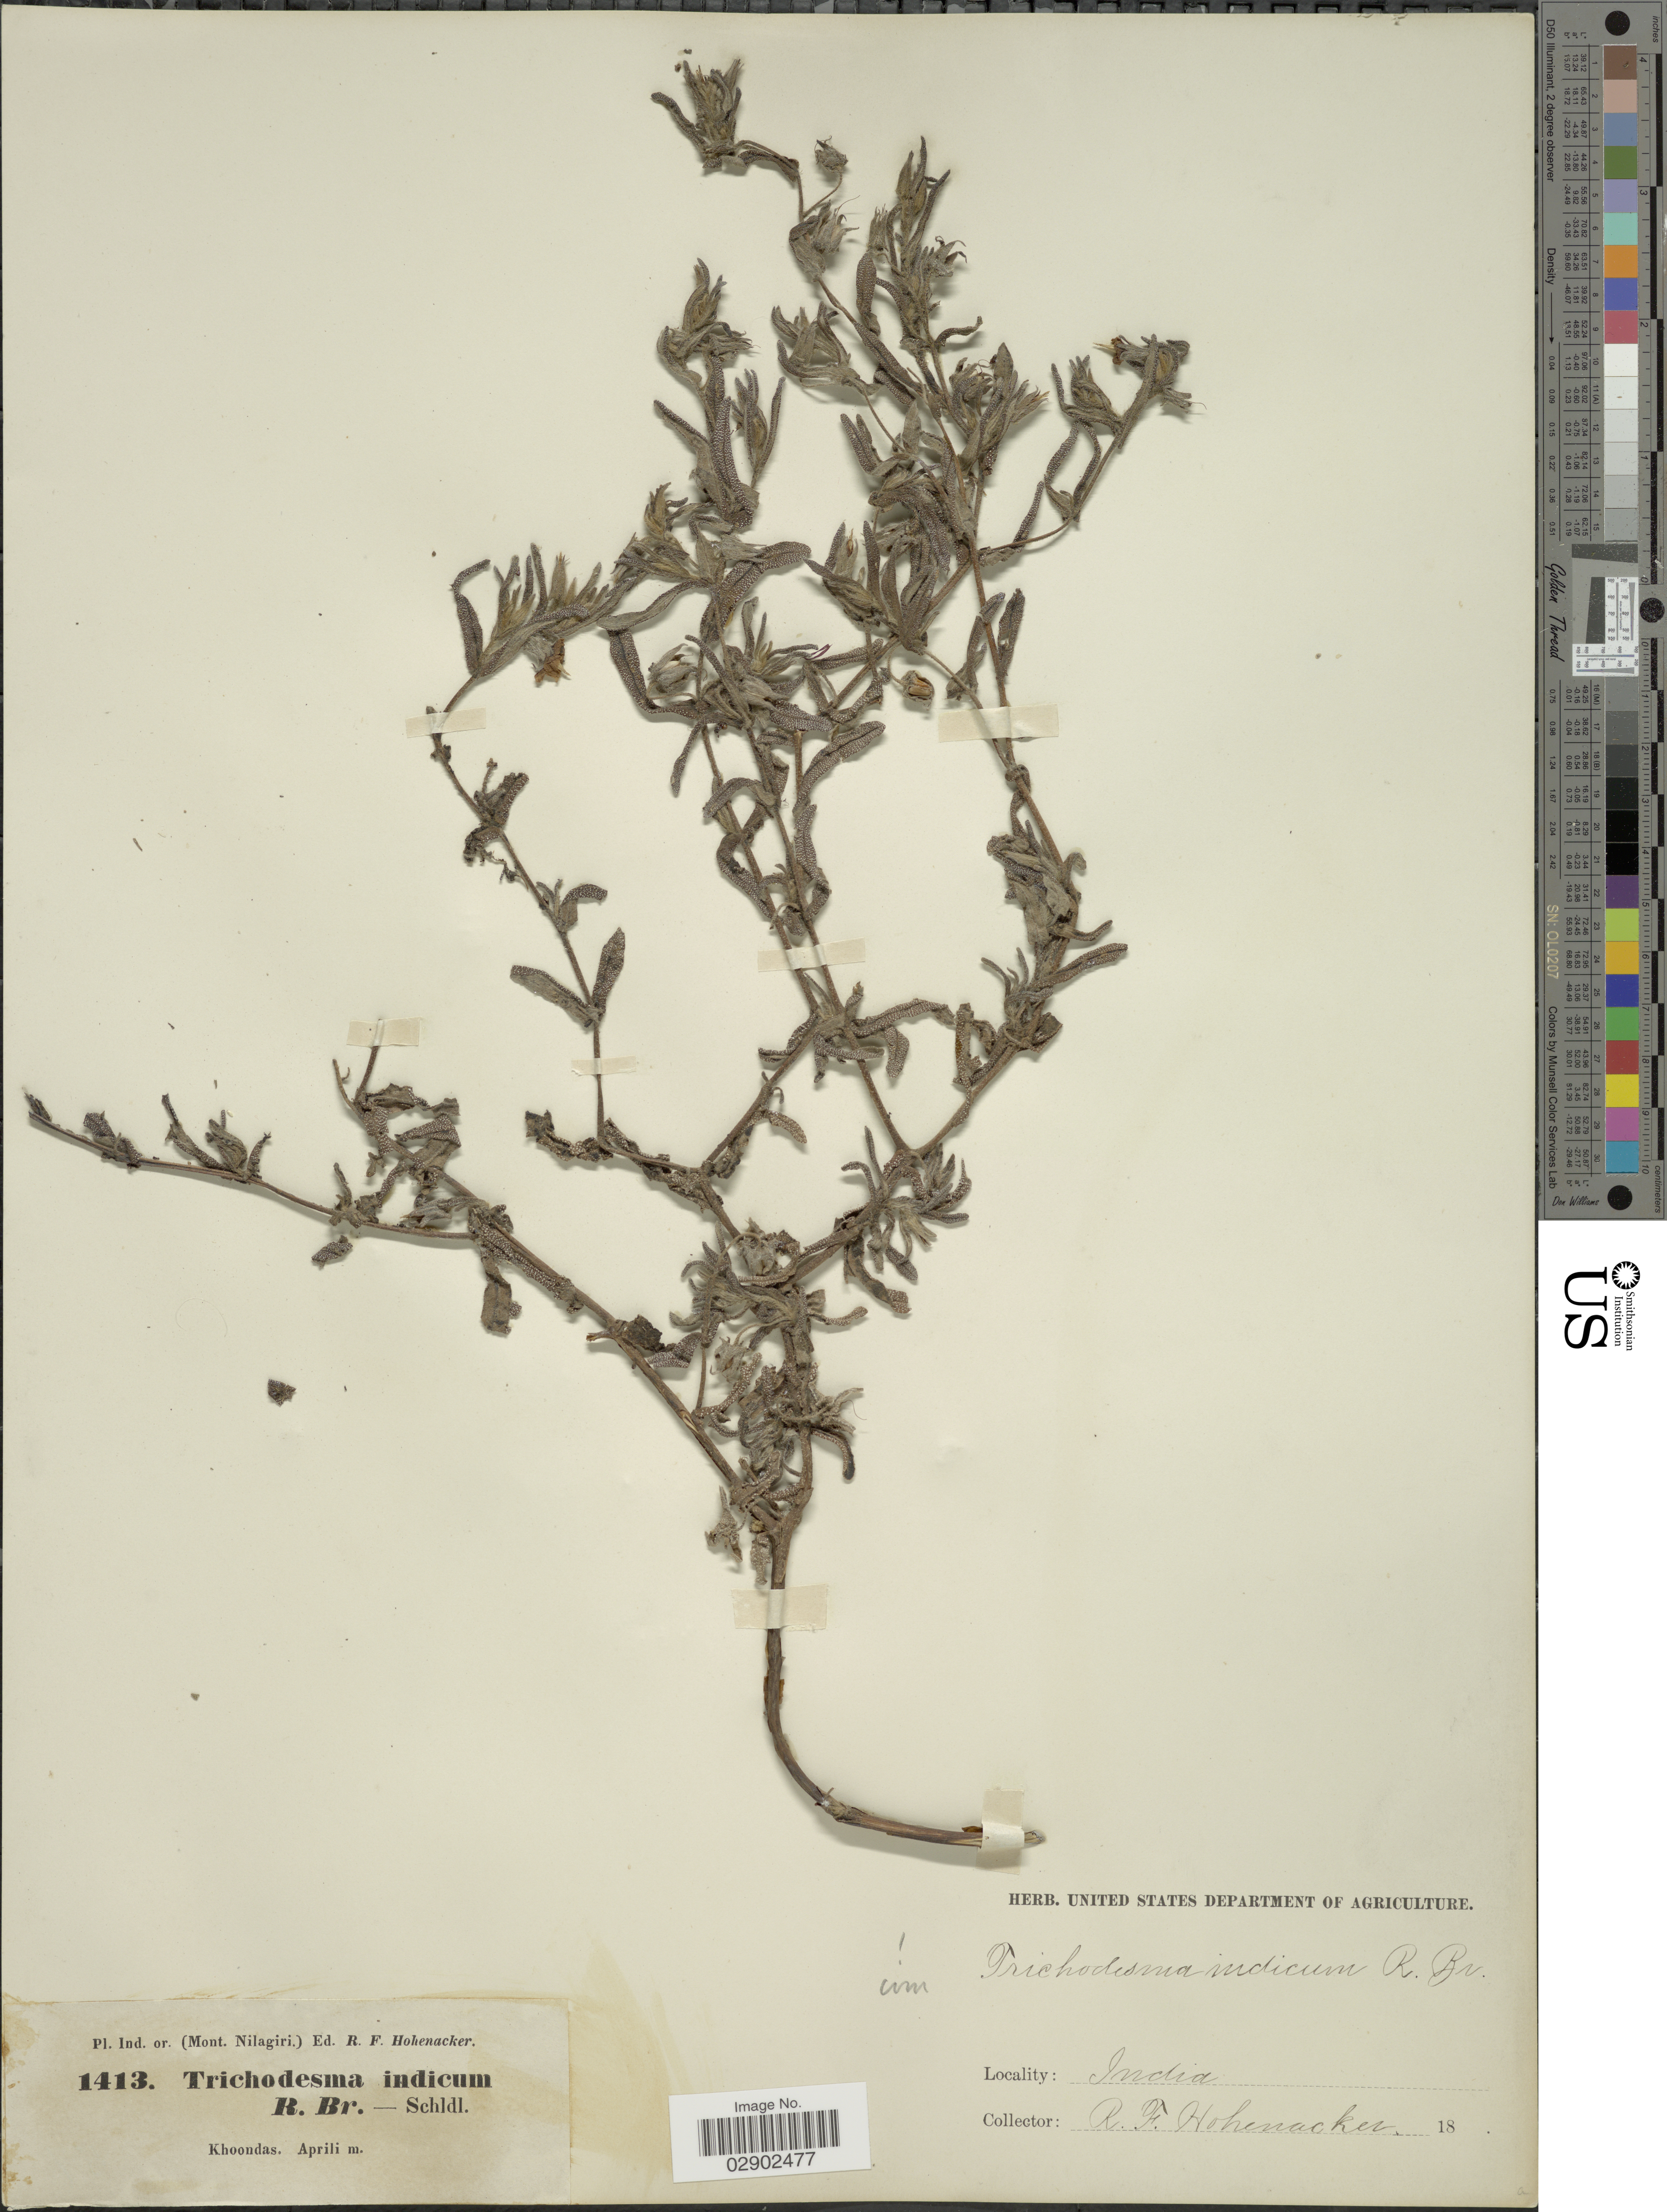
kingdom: Plantae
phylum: Tracheophyta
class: Magnoliopsida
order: Boraginales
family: Boraginaceae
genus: Trichodesma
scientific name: Trichodesma indicum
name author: (L.) Lehm.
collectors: R. F. Hohenacker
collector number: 1413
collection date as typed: Aprili 18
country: India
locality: Ind. or. (Mont. Nilagiri). Khoondas.